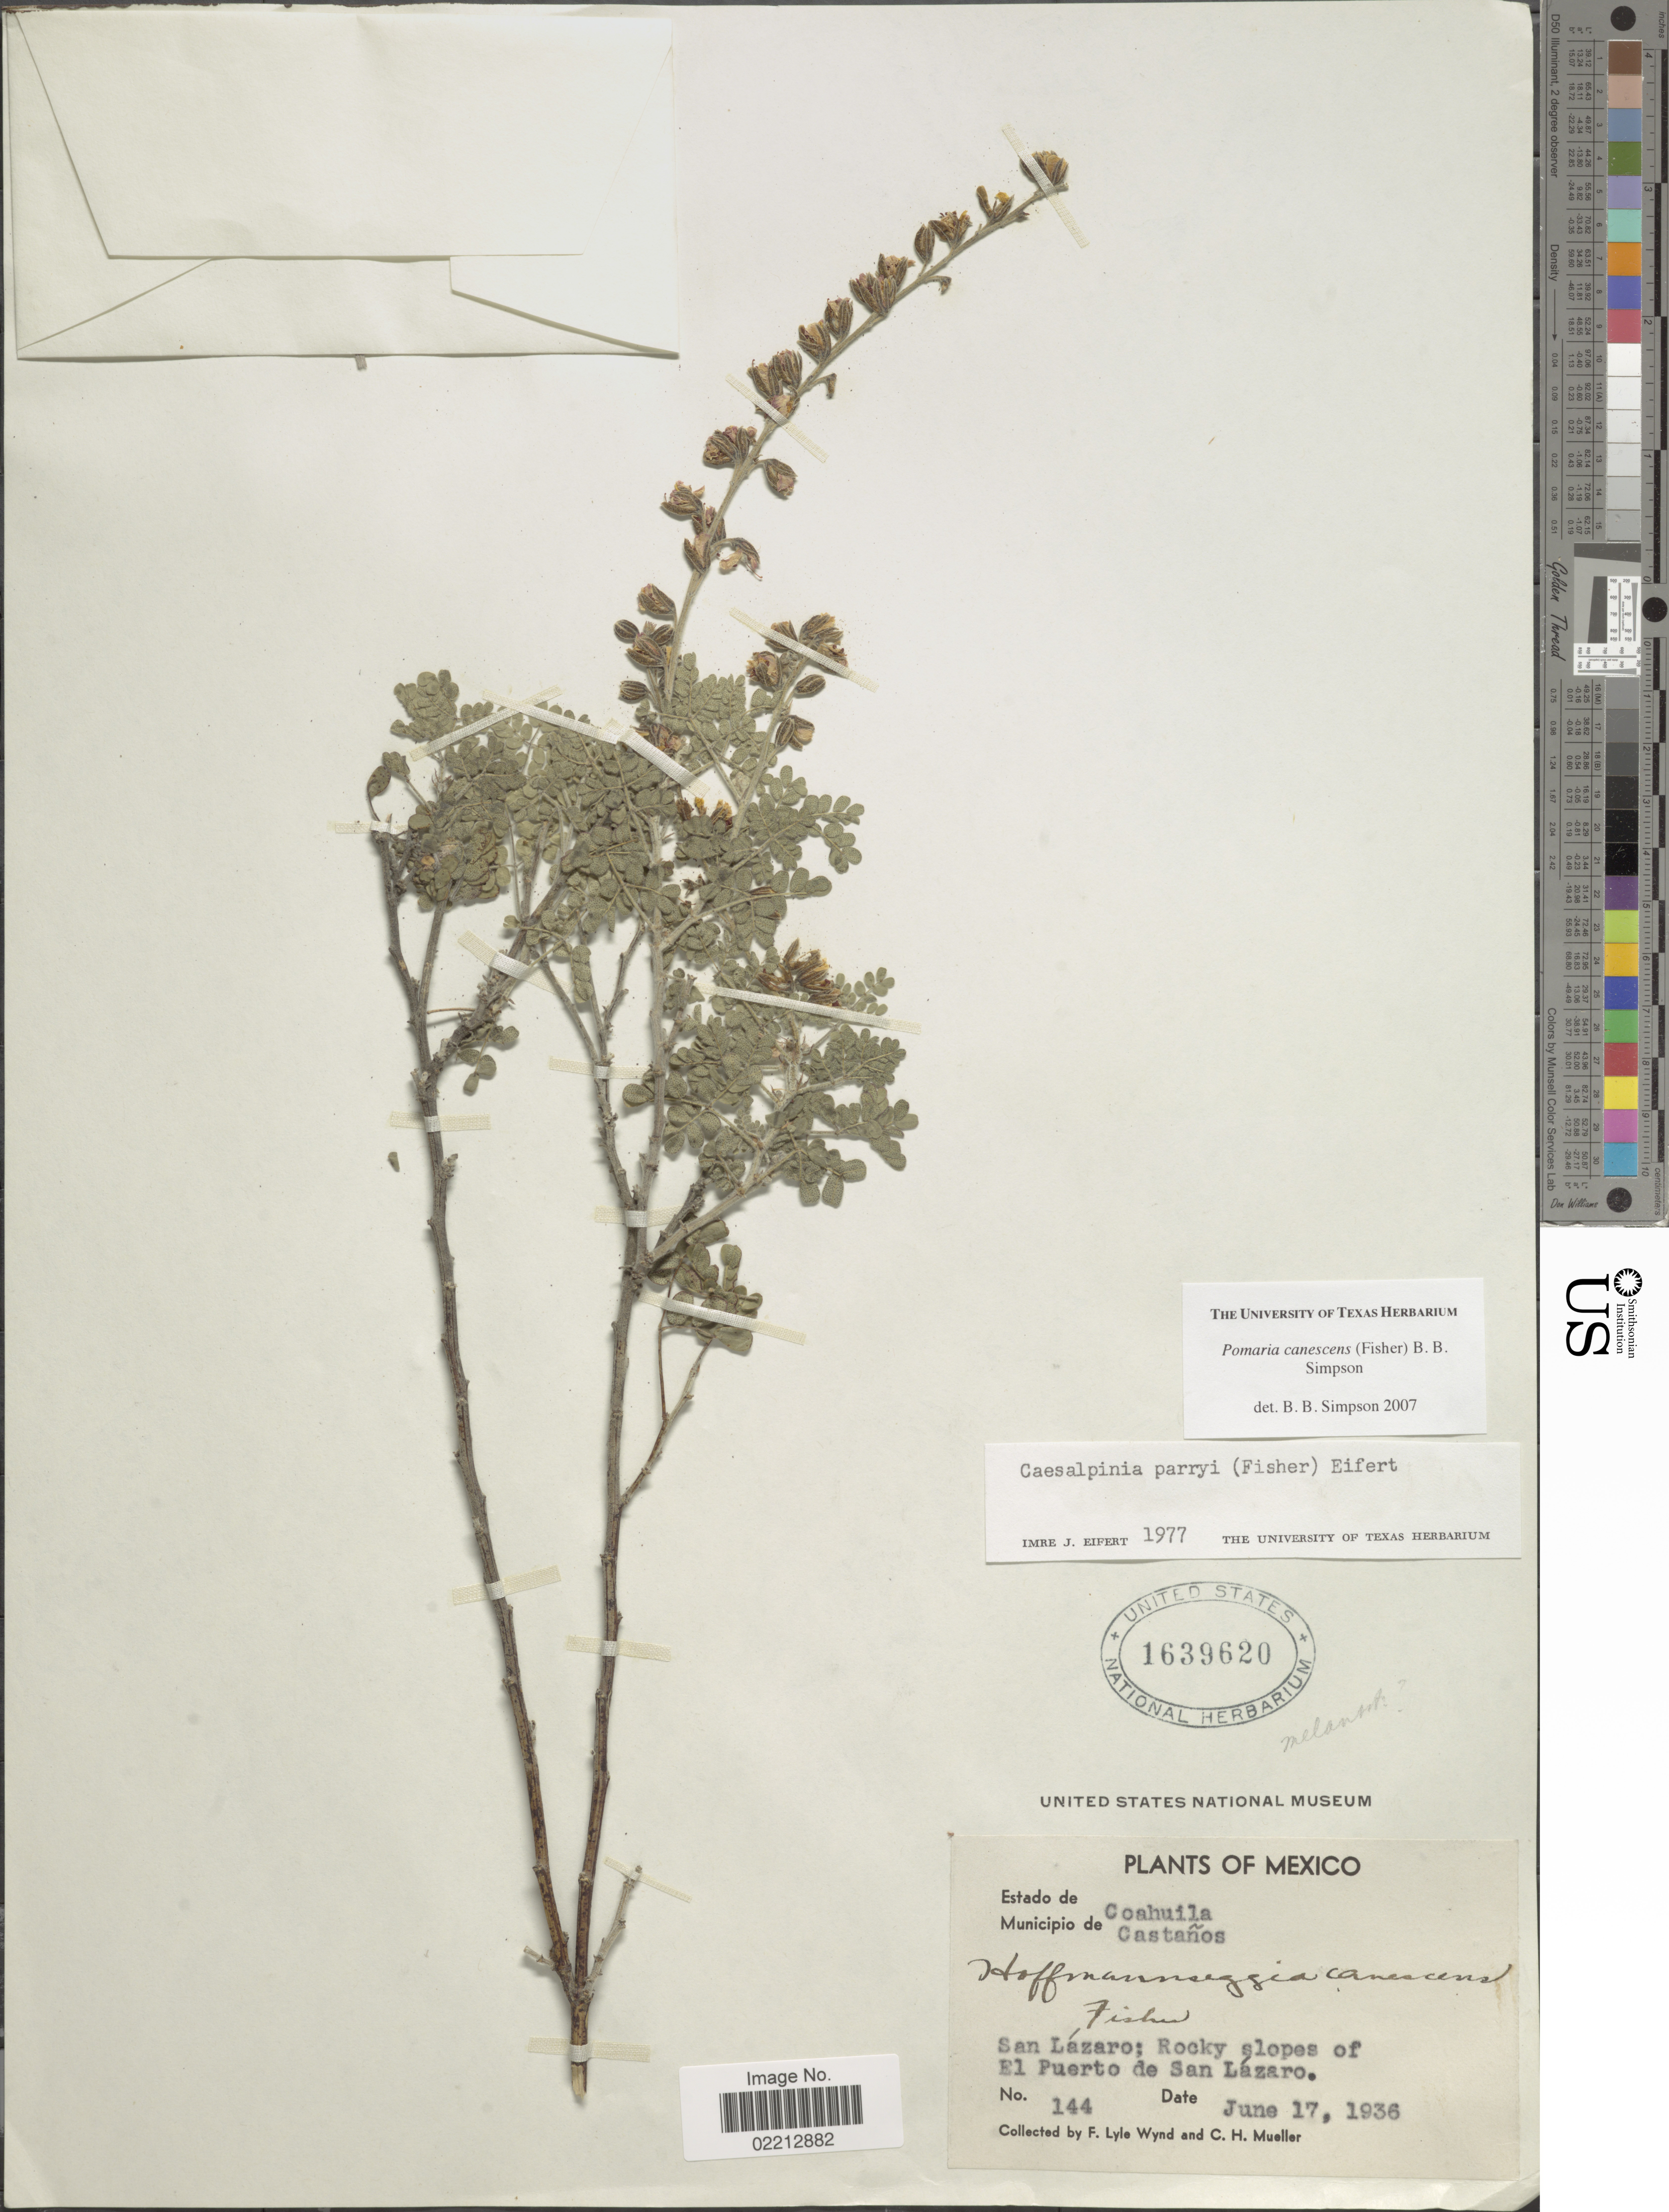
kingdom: Plantae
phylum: Tracheophyta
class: Magnoliopsida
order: Fabales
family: Fabaceae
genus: Pomaria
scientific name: Pomaria canescens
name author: (Fisher) B.B. Simpson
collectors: F. L. Wynd & C. H. Mueller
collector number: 144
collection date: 1936-06-17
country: Mexico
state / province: Coahuila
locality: Municipio de Castanos, San Lazaro; Rocky slopes of El Puerto de San Lazaro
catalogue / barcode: US 1639620